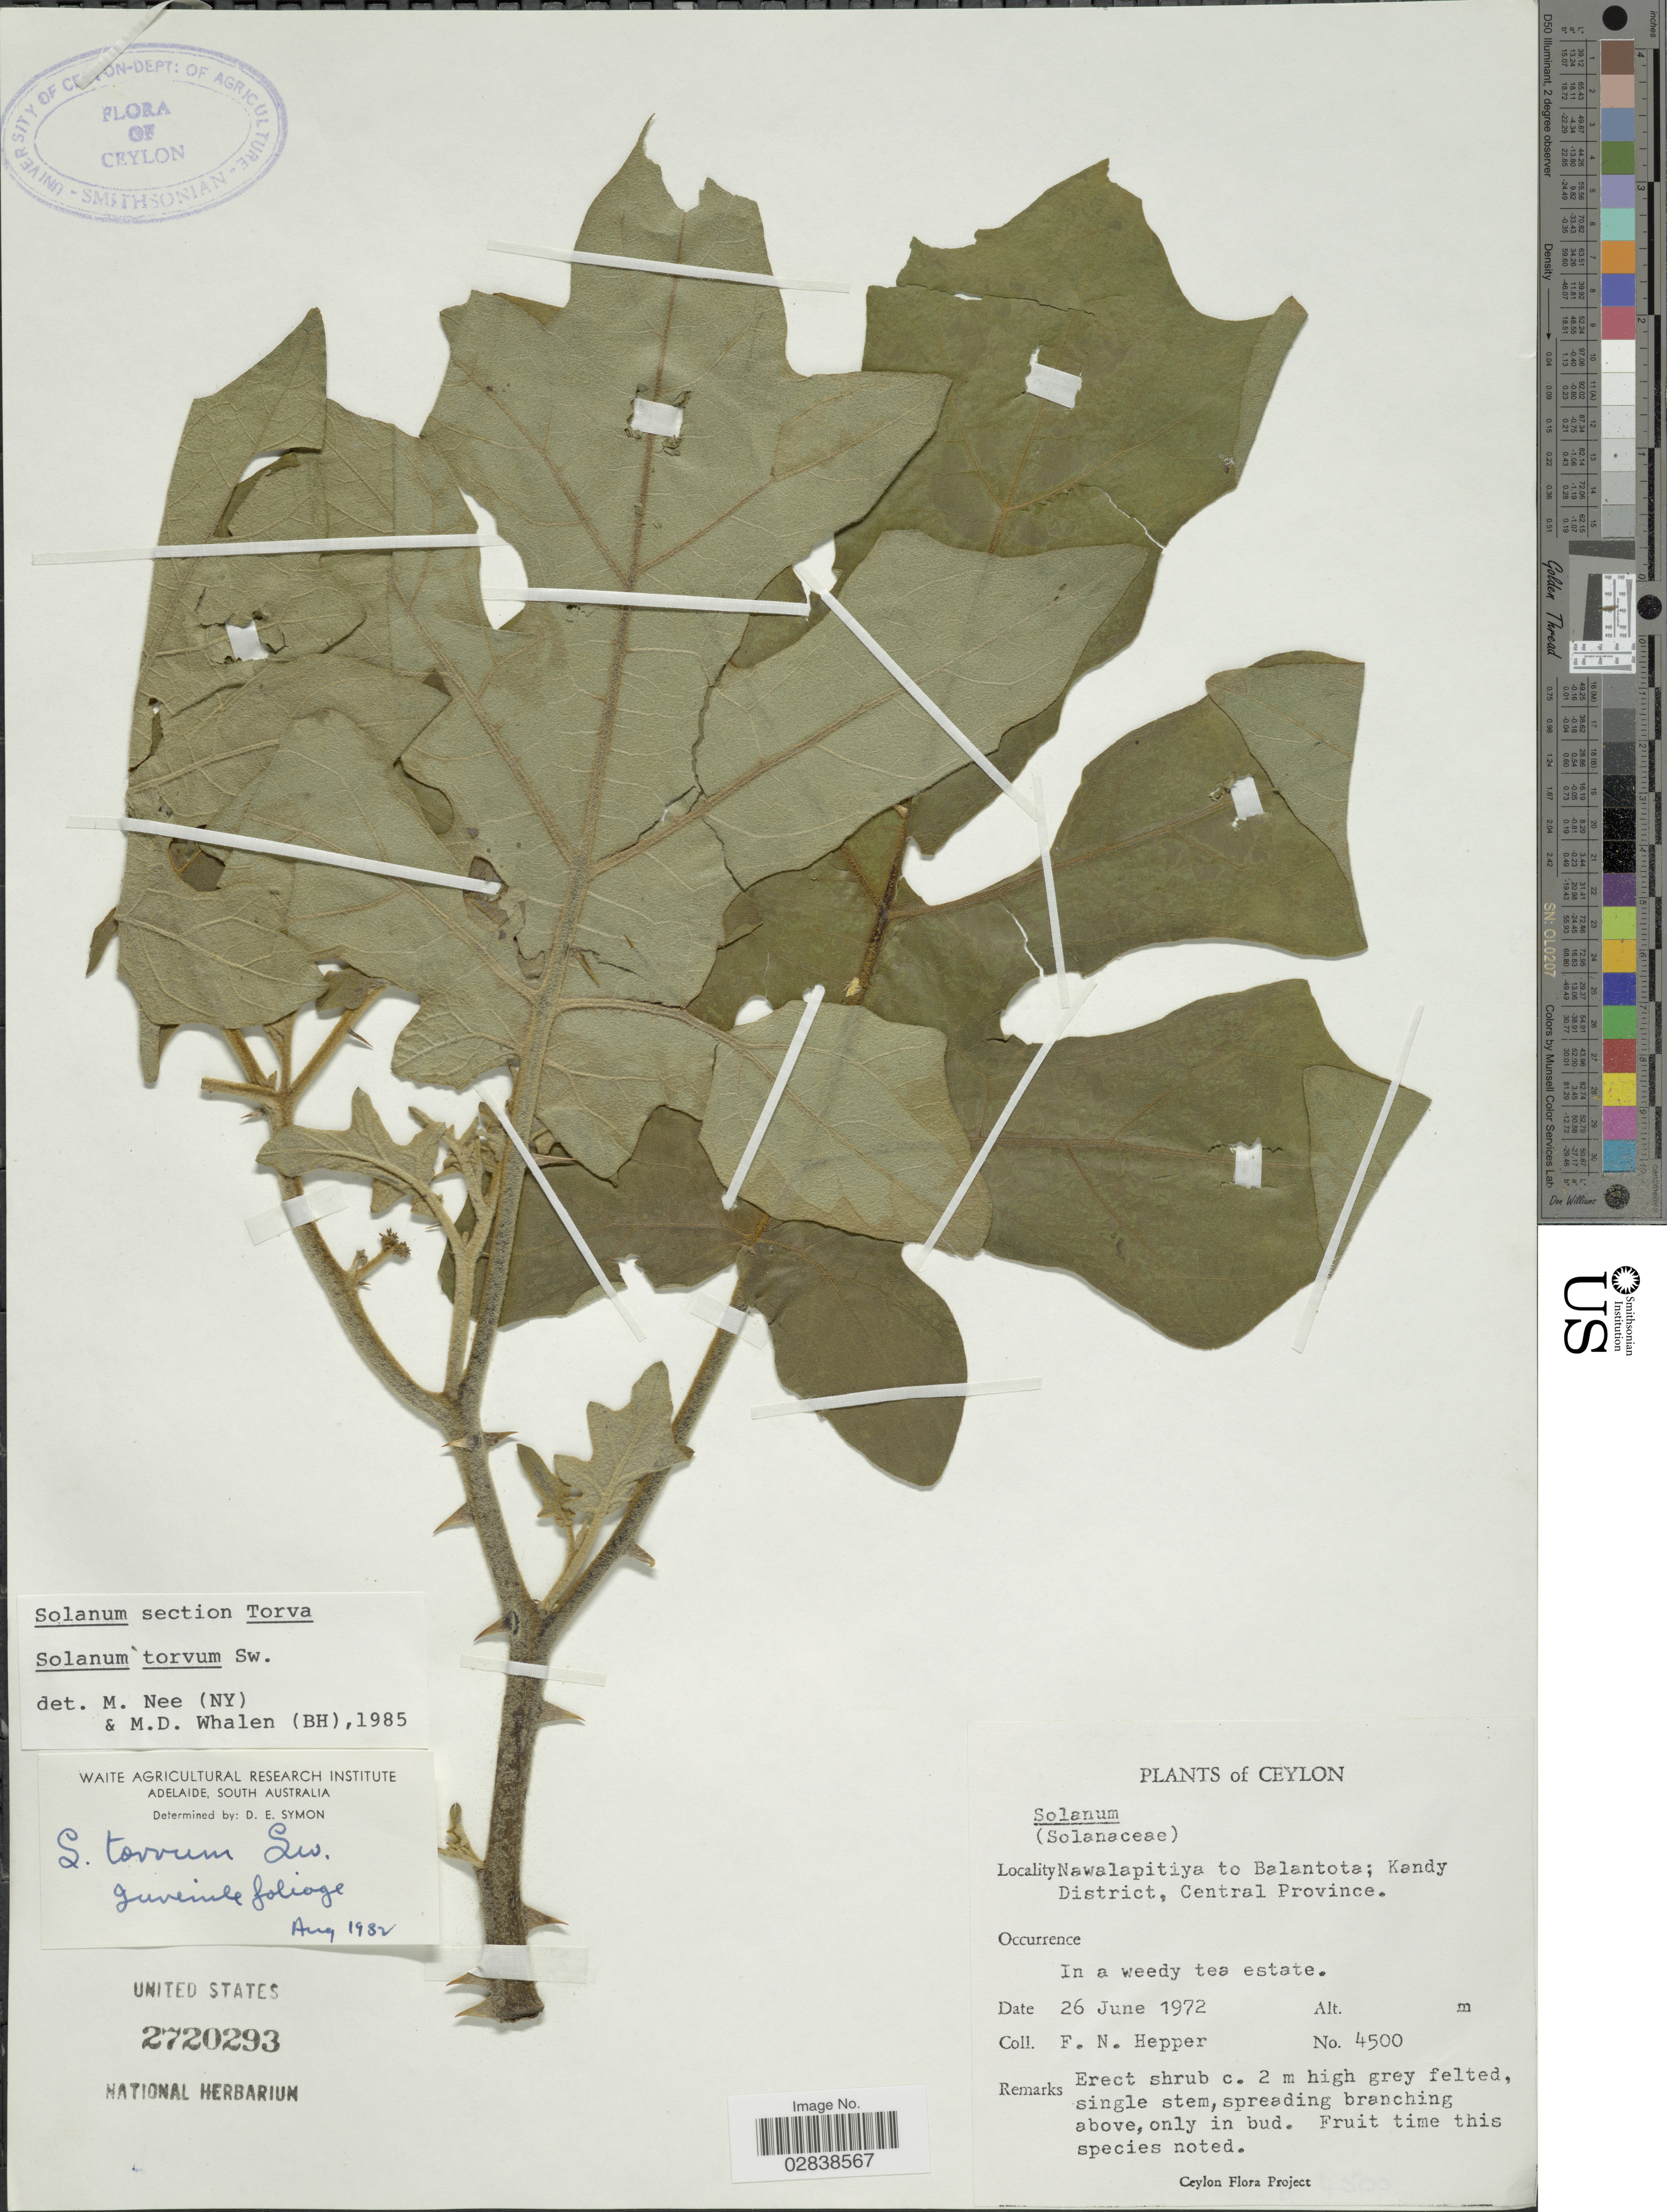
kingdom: Plantae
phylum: Tracheophyta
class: Magnoliopsida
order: Solanales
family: Solanaceae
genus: Solanum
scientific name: Solanum torvum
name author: Sw.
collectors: F. Hepper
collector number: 4500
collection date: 1972-06-26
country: Sri Lanka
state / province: Central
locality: Ceylon, Nawalapitiya to Balantota; Kandy District, Central Province.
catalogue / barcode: US 2720293